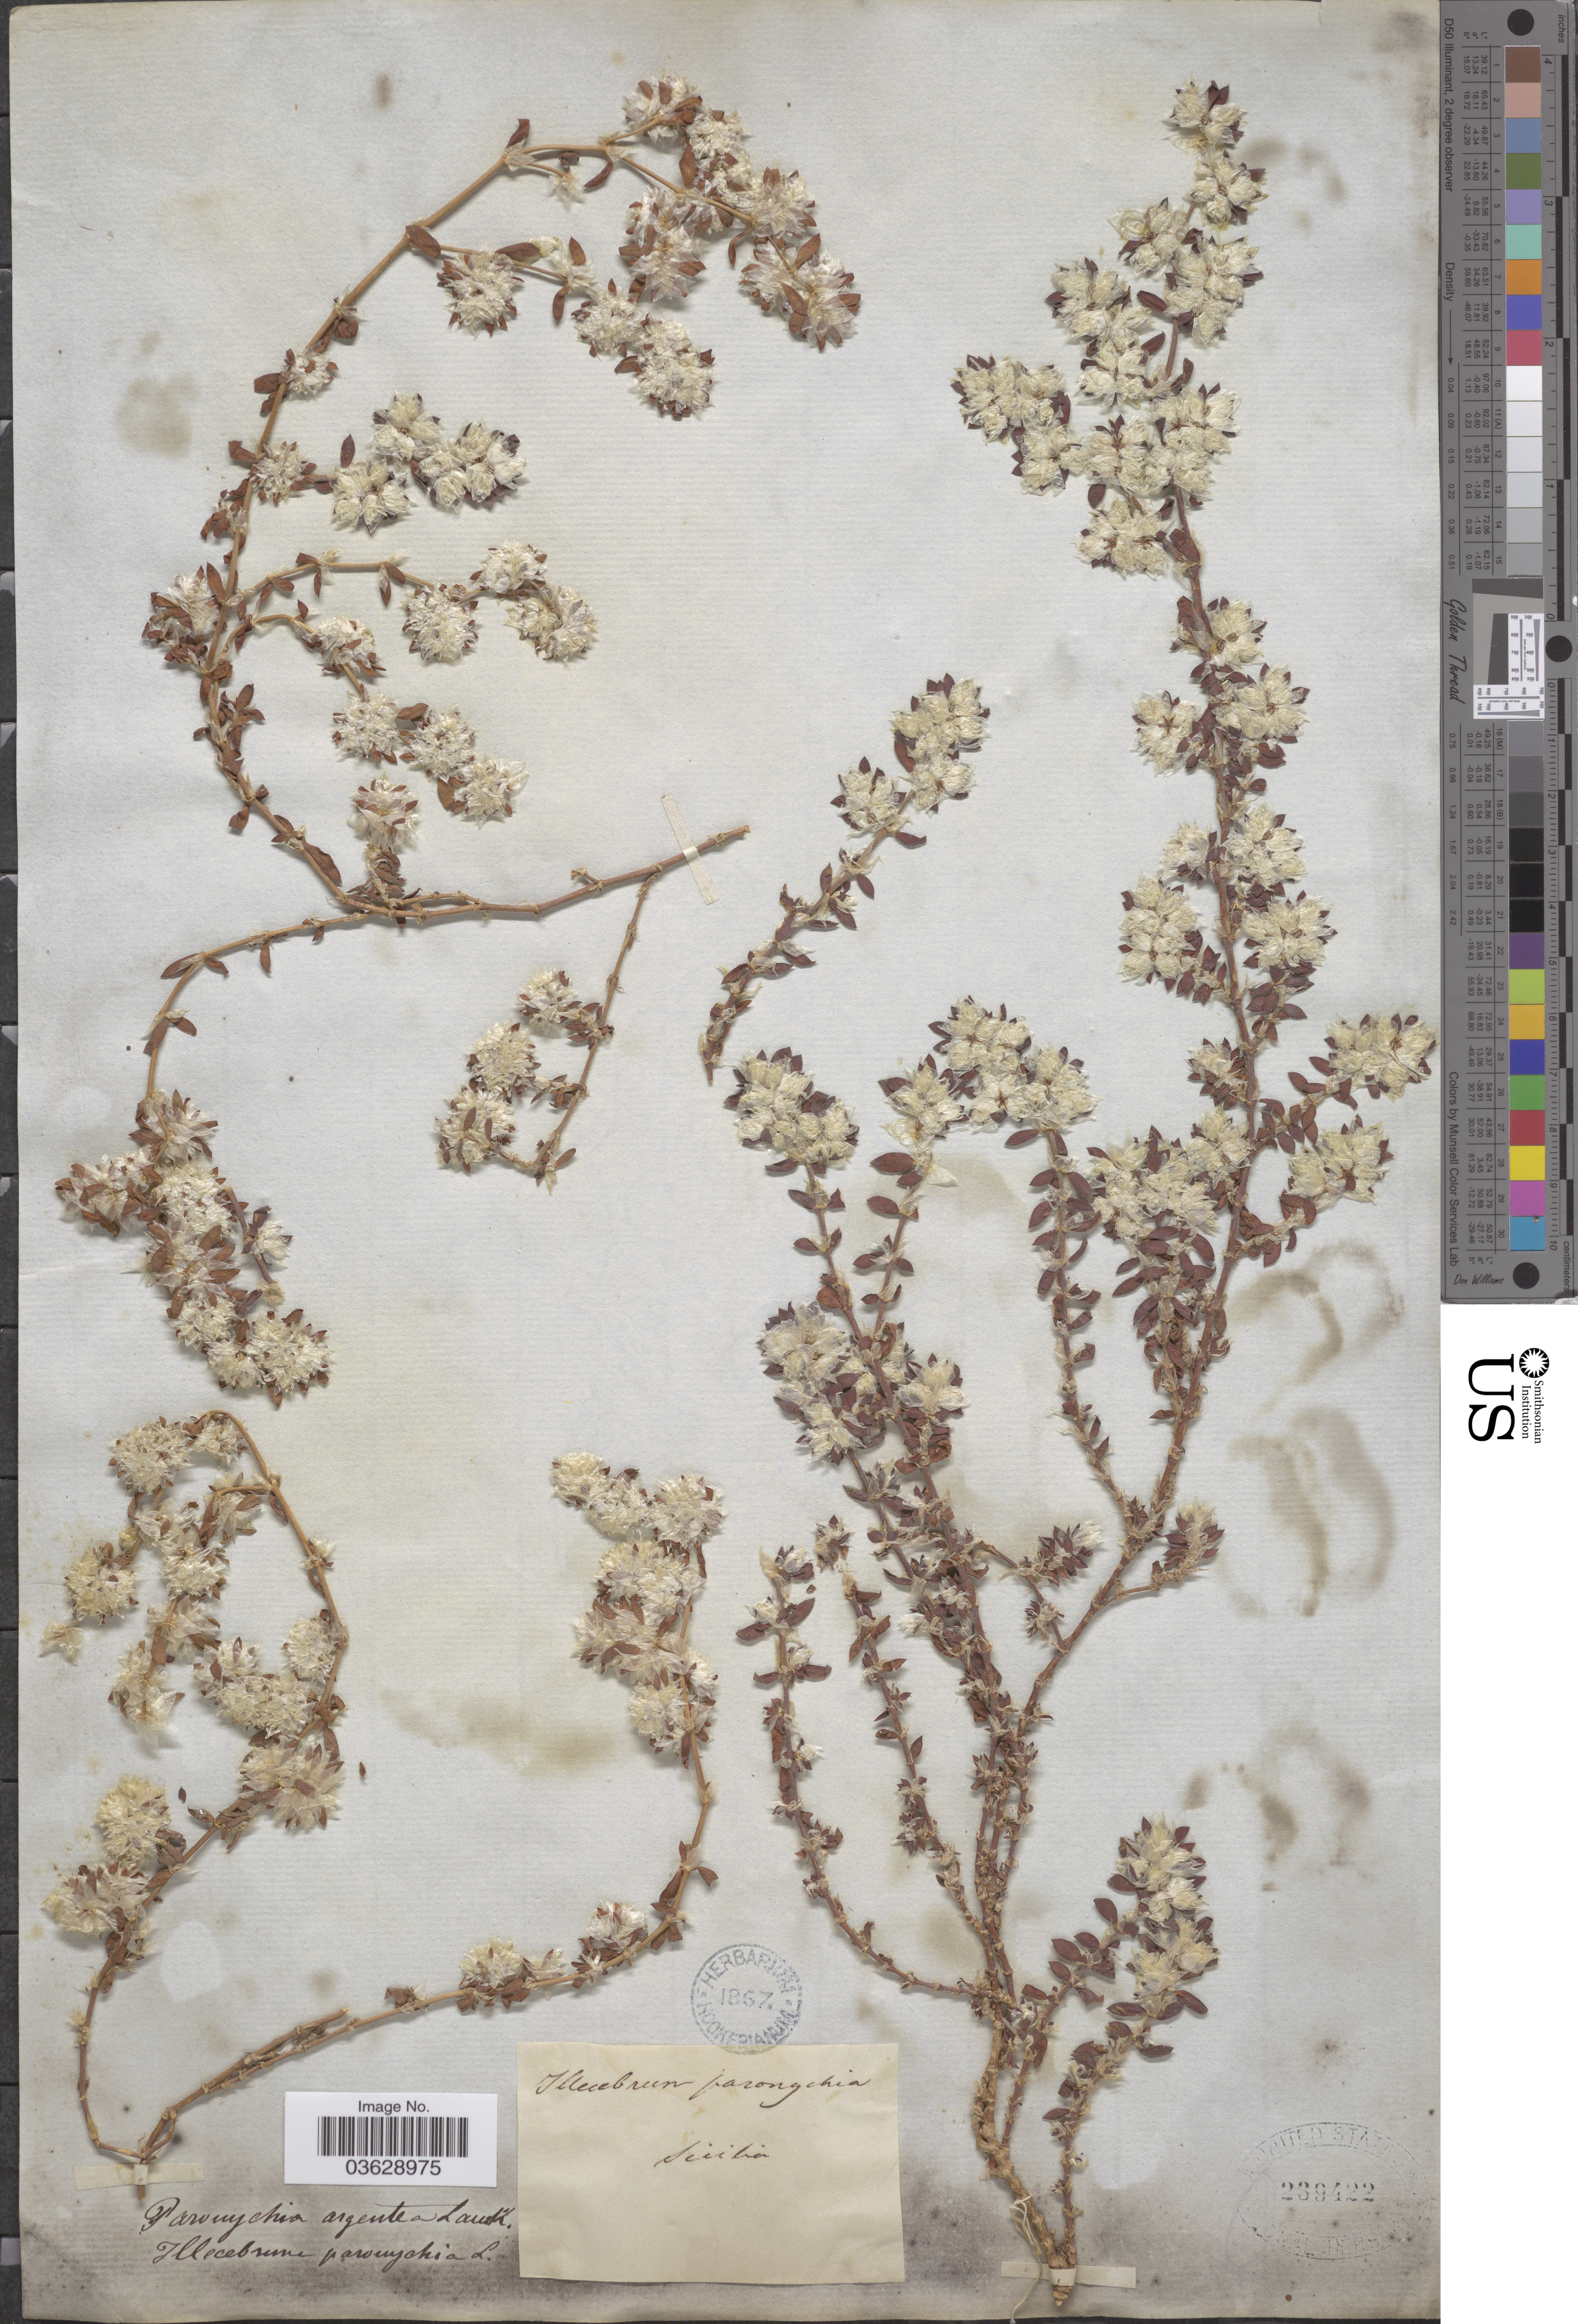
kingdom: Plantae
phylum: Tracheophyta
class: Magnoliopsida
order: Caryophyllales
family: Caryophyllaceae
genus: Paronychia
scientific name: Paronychia argentea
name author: Lam.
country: Italy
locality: Sicilia.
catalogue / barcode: US 239422